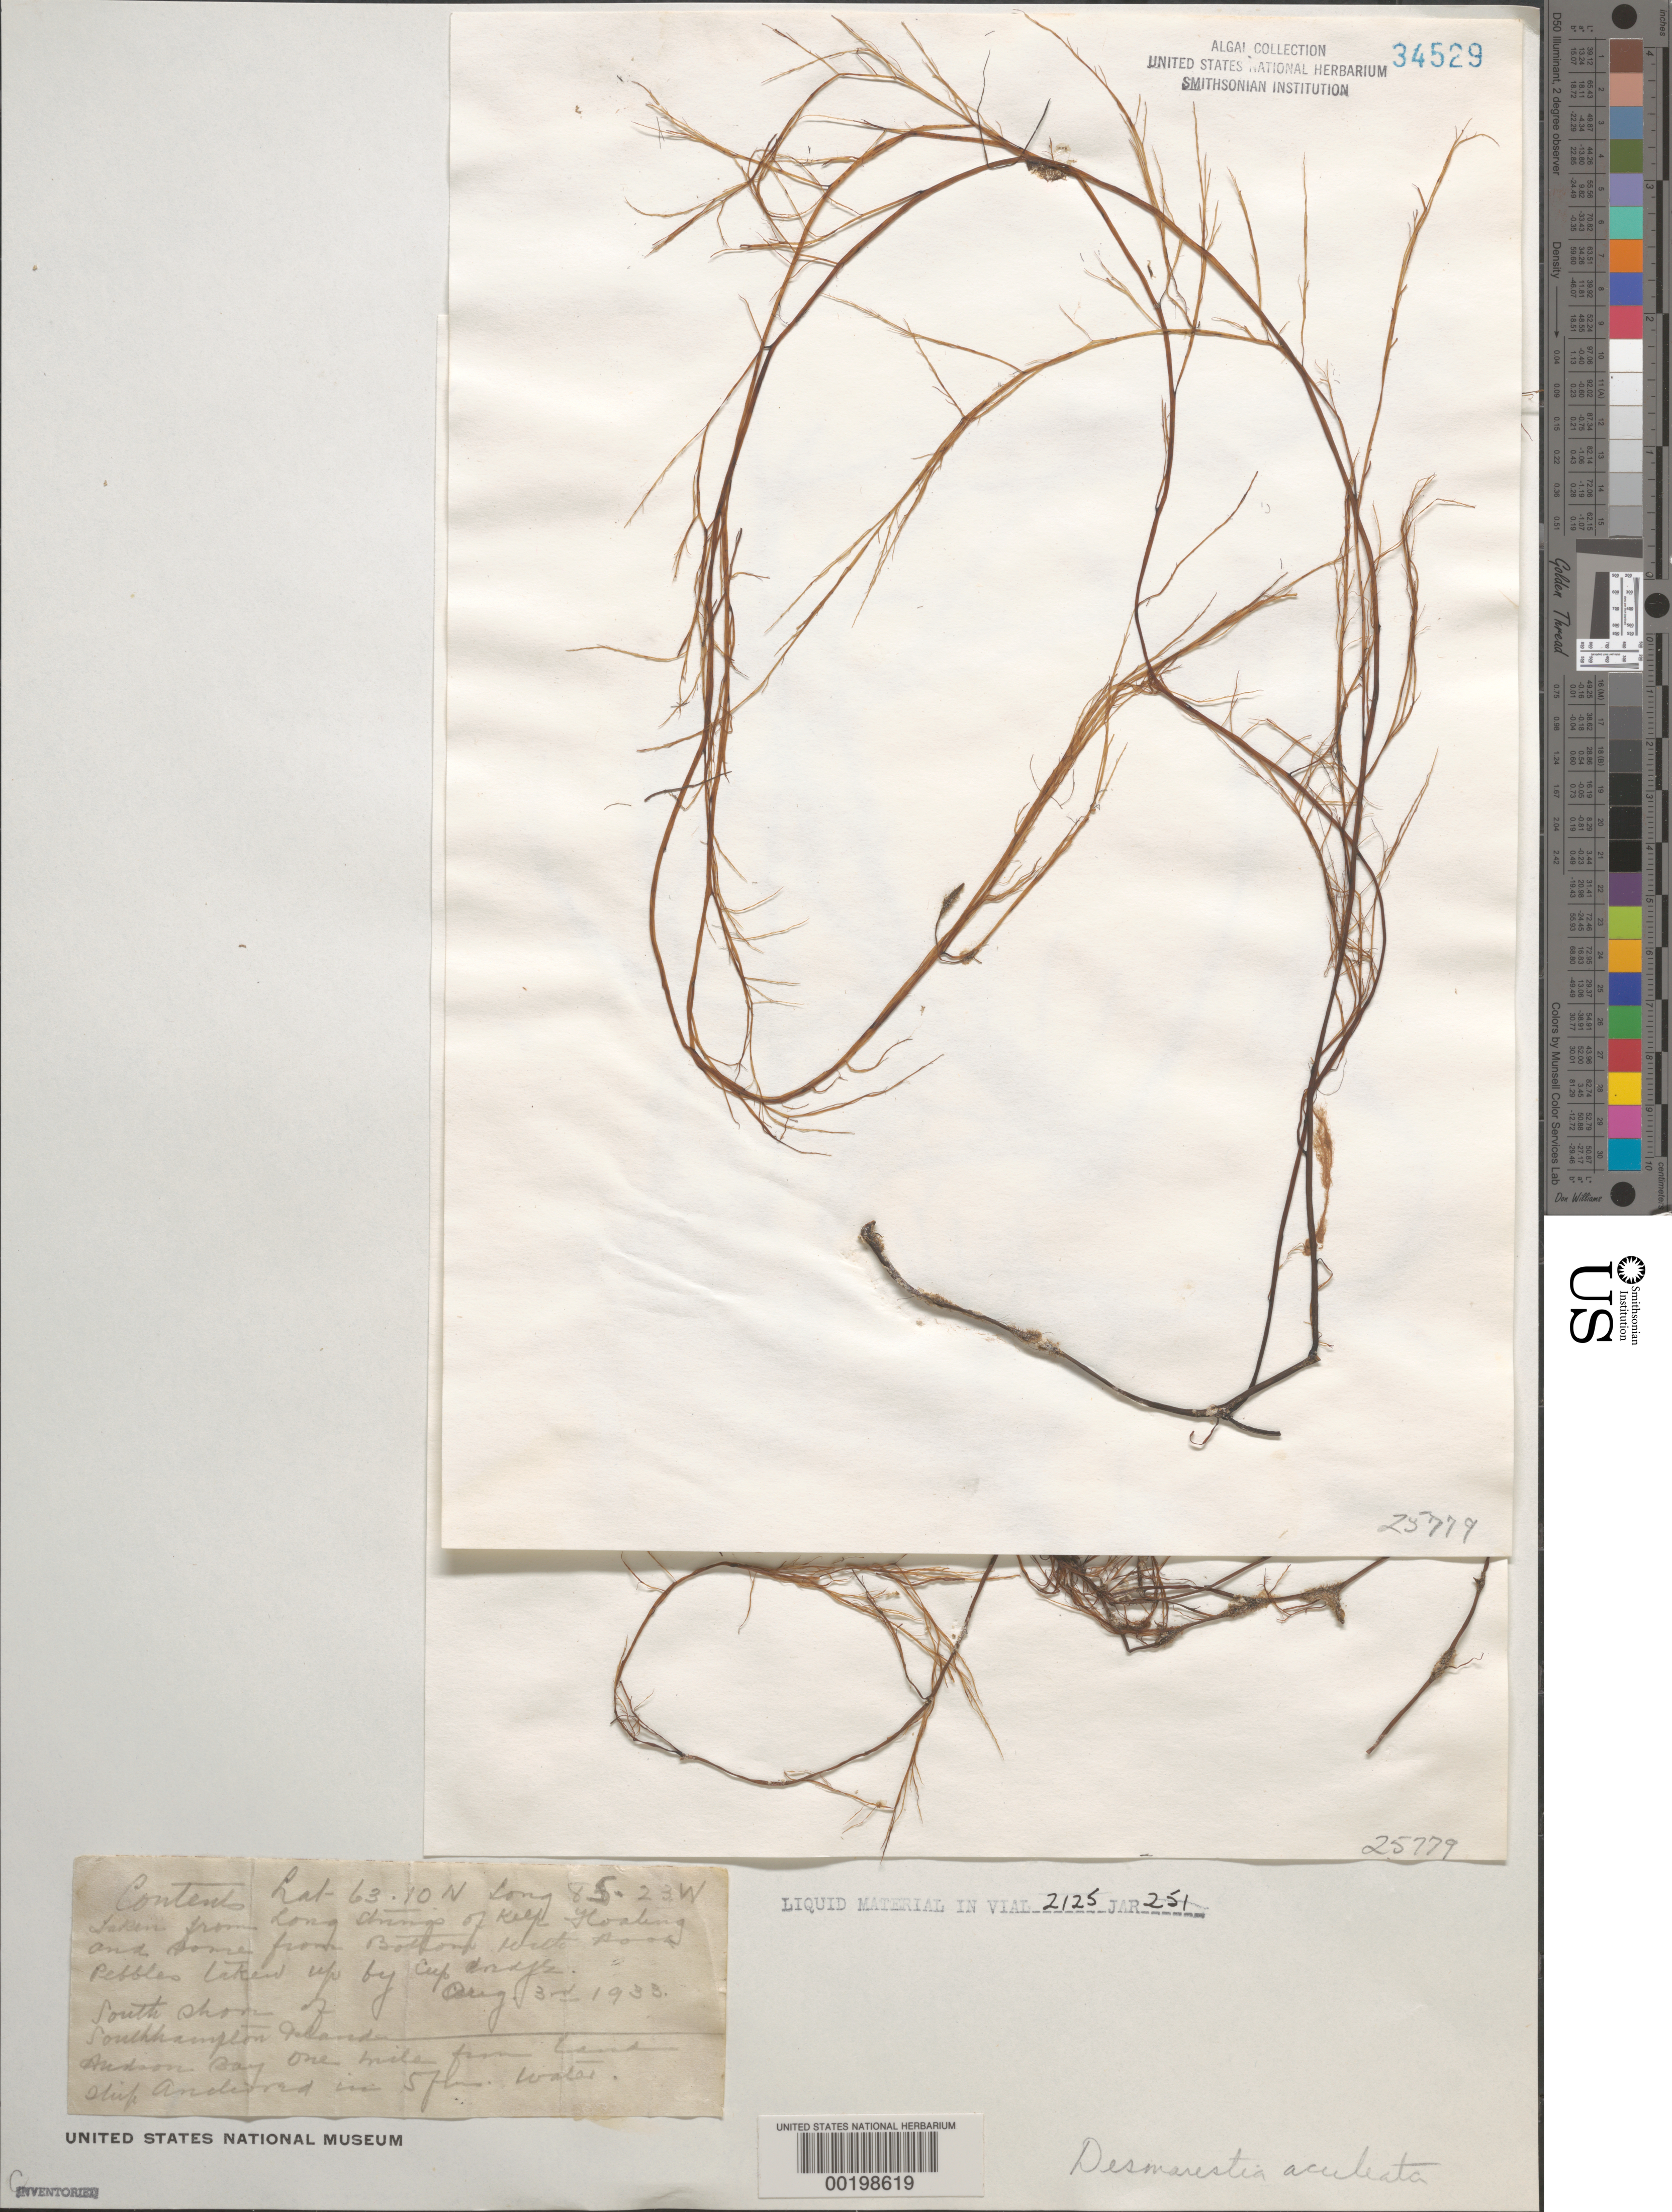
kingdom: Chromista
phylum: Ochrophyta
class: Phaeophyceae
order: Desmarestiales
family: Desmarestiaceae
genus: Desmarestia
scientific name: Desmarestia aculeata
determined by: Dawson, E. Y.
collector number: EYD 25779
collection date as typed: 03 Aug 1933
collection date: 1933-08-03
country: Canada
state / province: Nunavut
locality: Southampton island, keewatin district, hudson bay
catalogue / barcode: US 34529